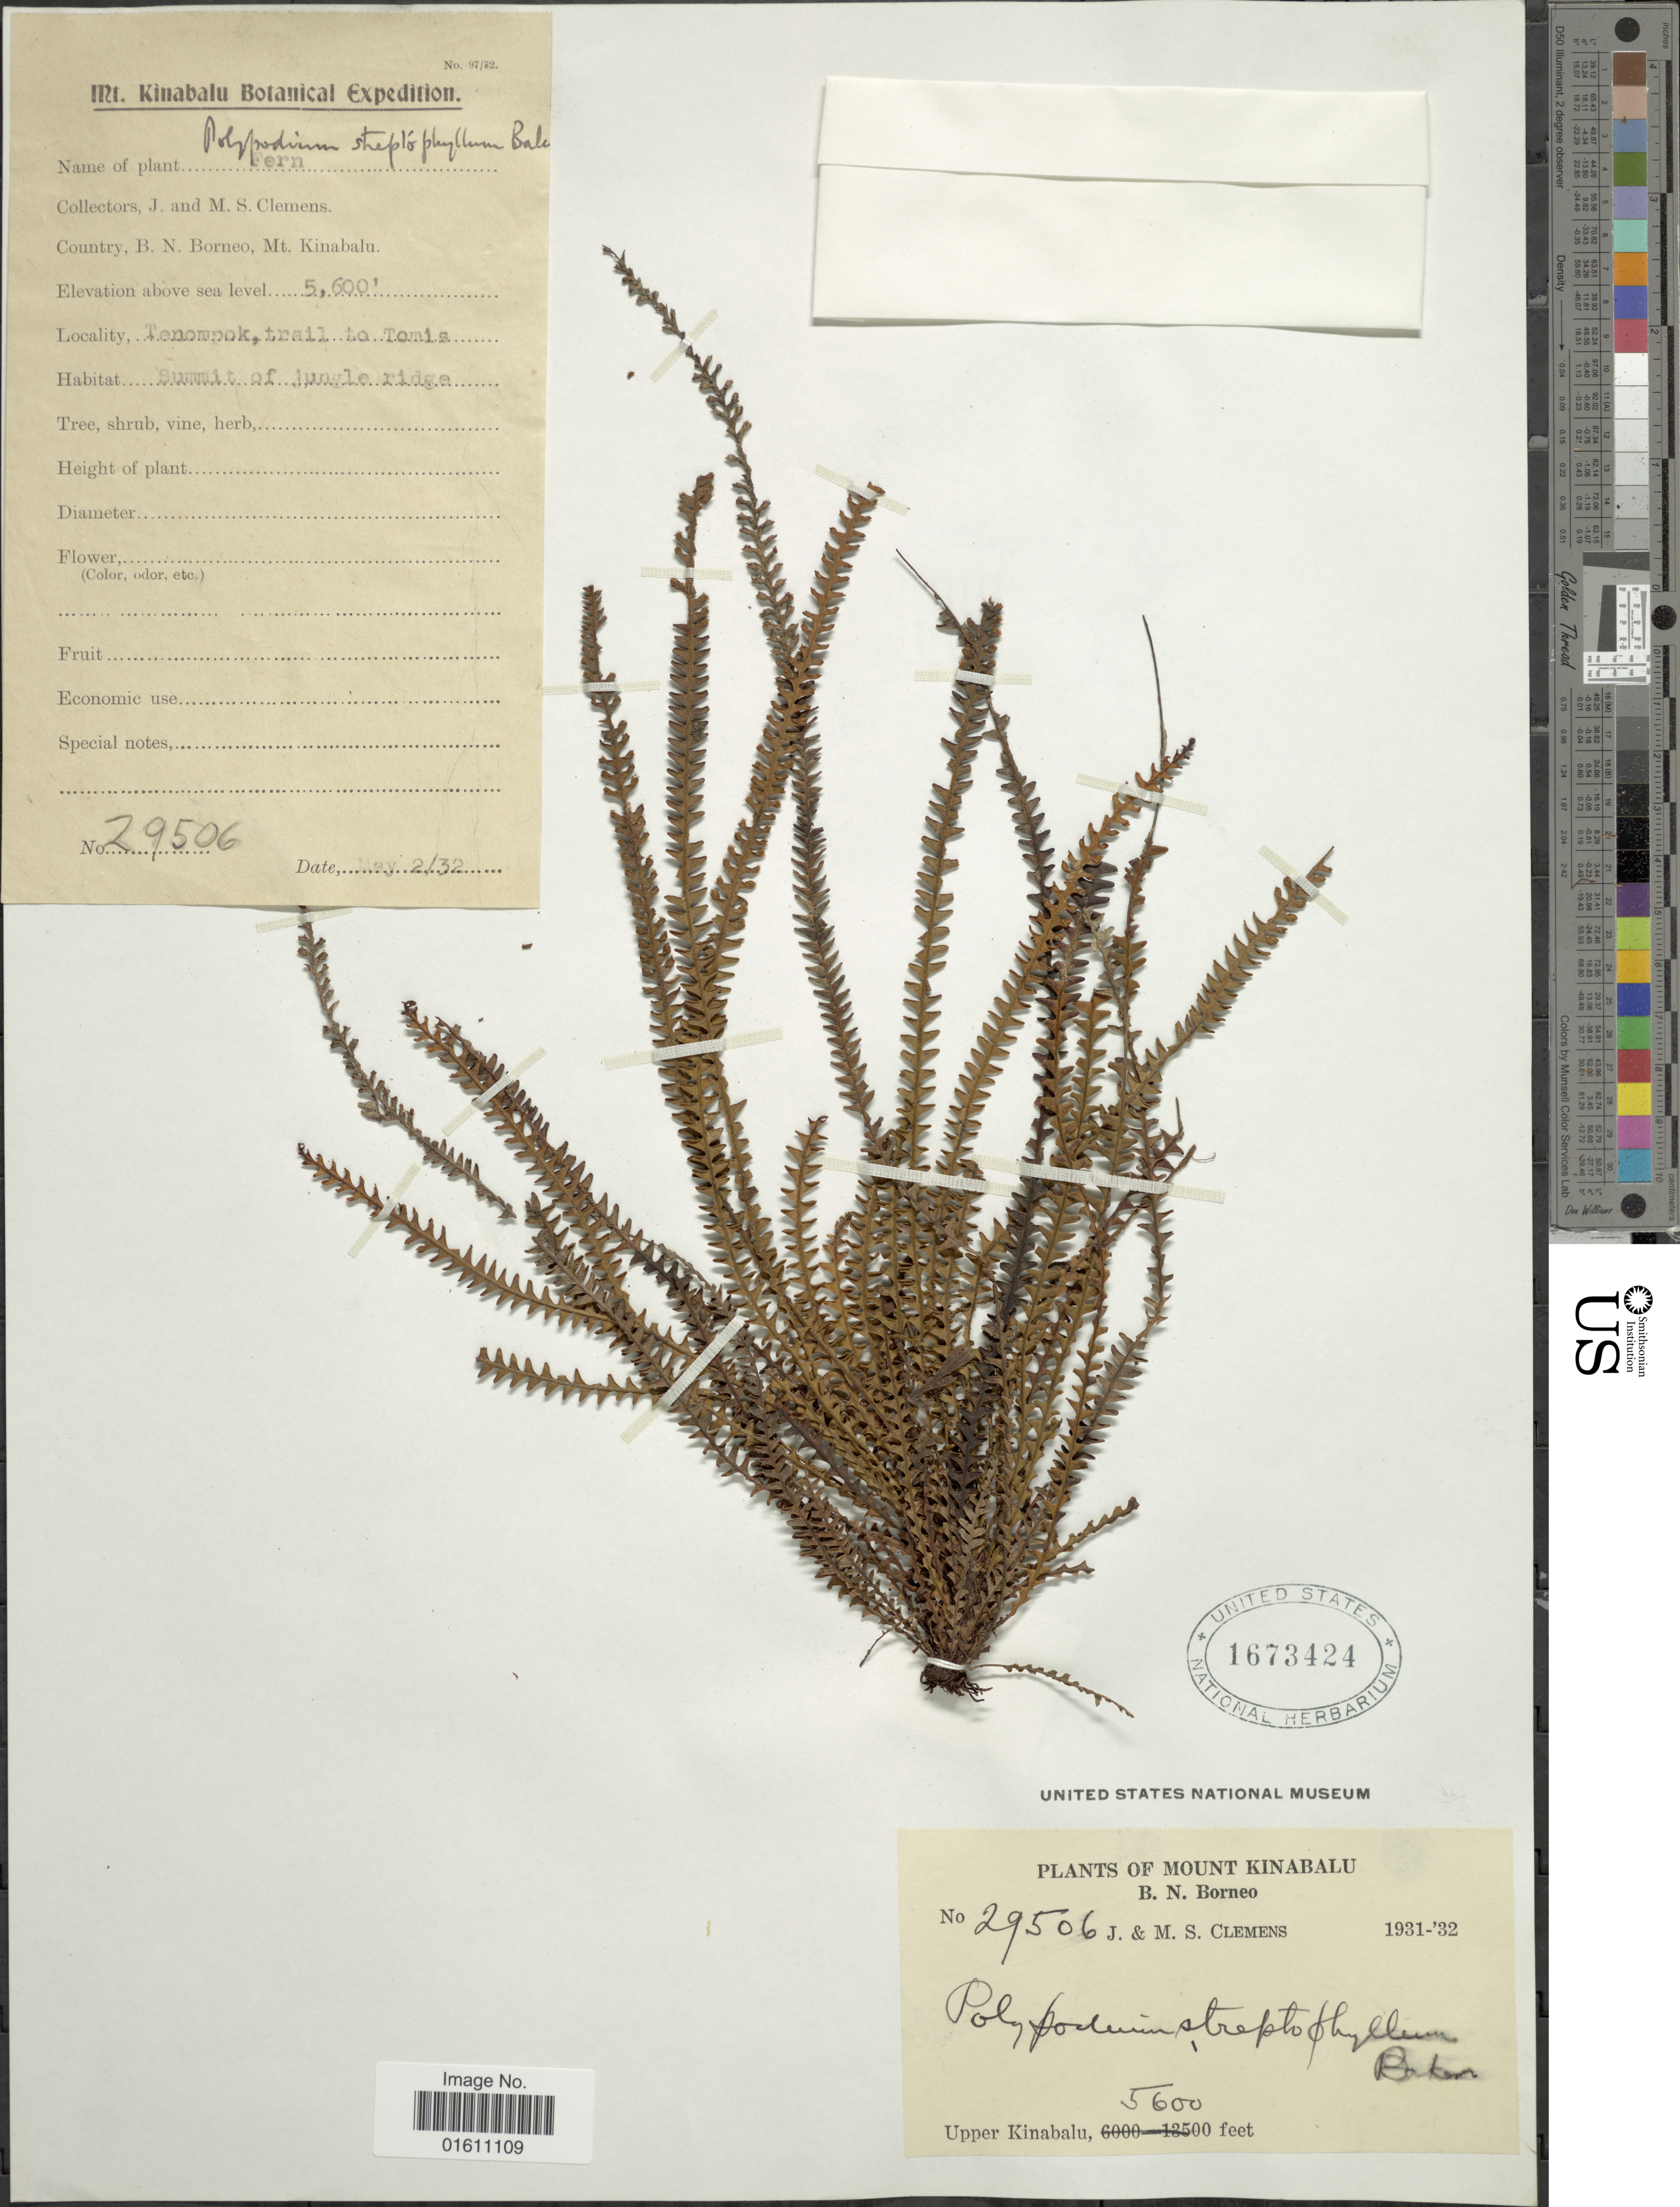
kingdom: Plantae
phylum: Tracheophyta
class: Polypodiopsida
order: Polypodiales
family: Polypodiaceae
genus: Acrosorus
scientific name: Acrosorus streptophyllus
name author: (Baker) Copel.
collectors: J. Clemens & M. S. Clemens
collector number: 29506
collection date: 1932-05-02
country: Malaysia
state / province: Sabah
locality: Mount Kinabalu, B. N. Borneo, Upper Kinabalu. B.N. Borneo, Mt. Kinabalu, Tenompok trail to Tomis.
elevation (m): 1707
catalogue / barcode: US 1673424